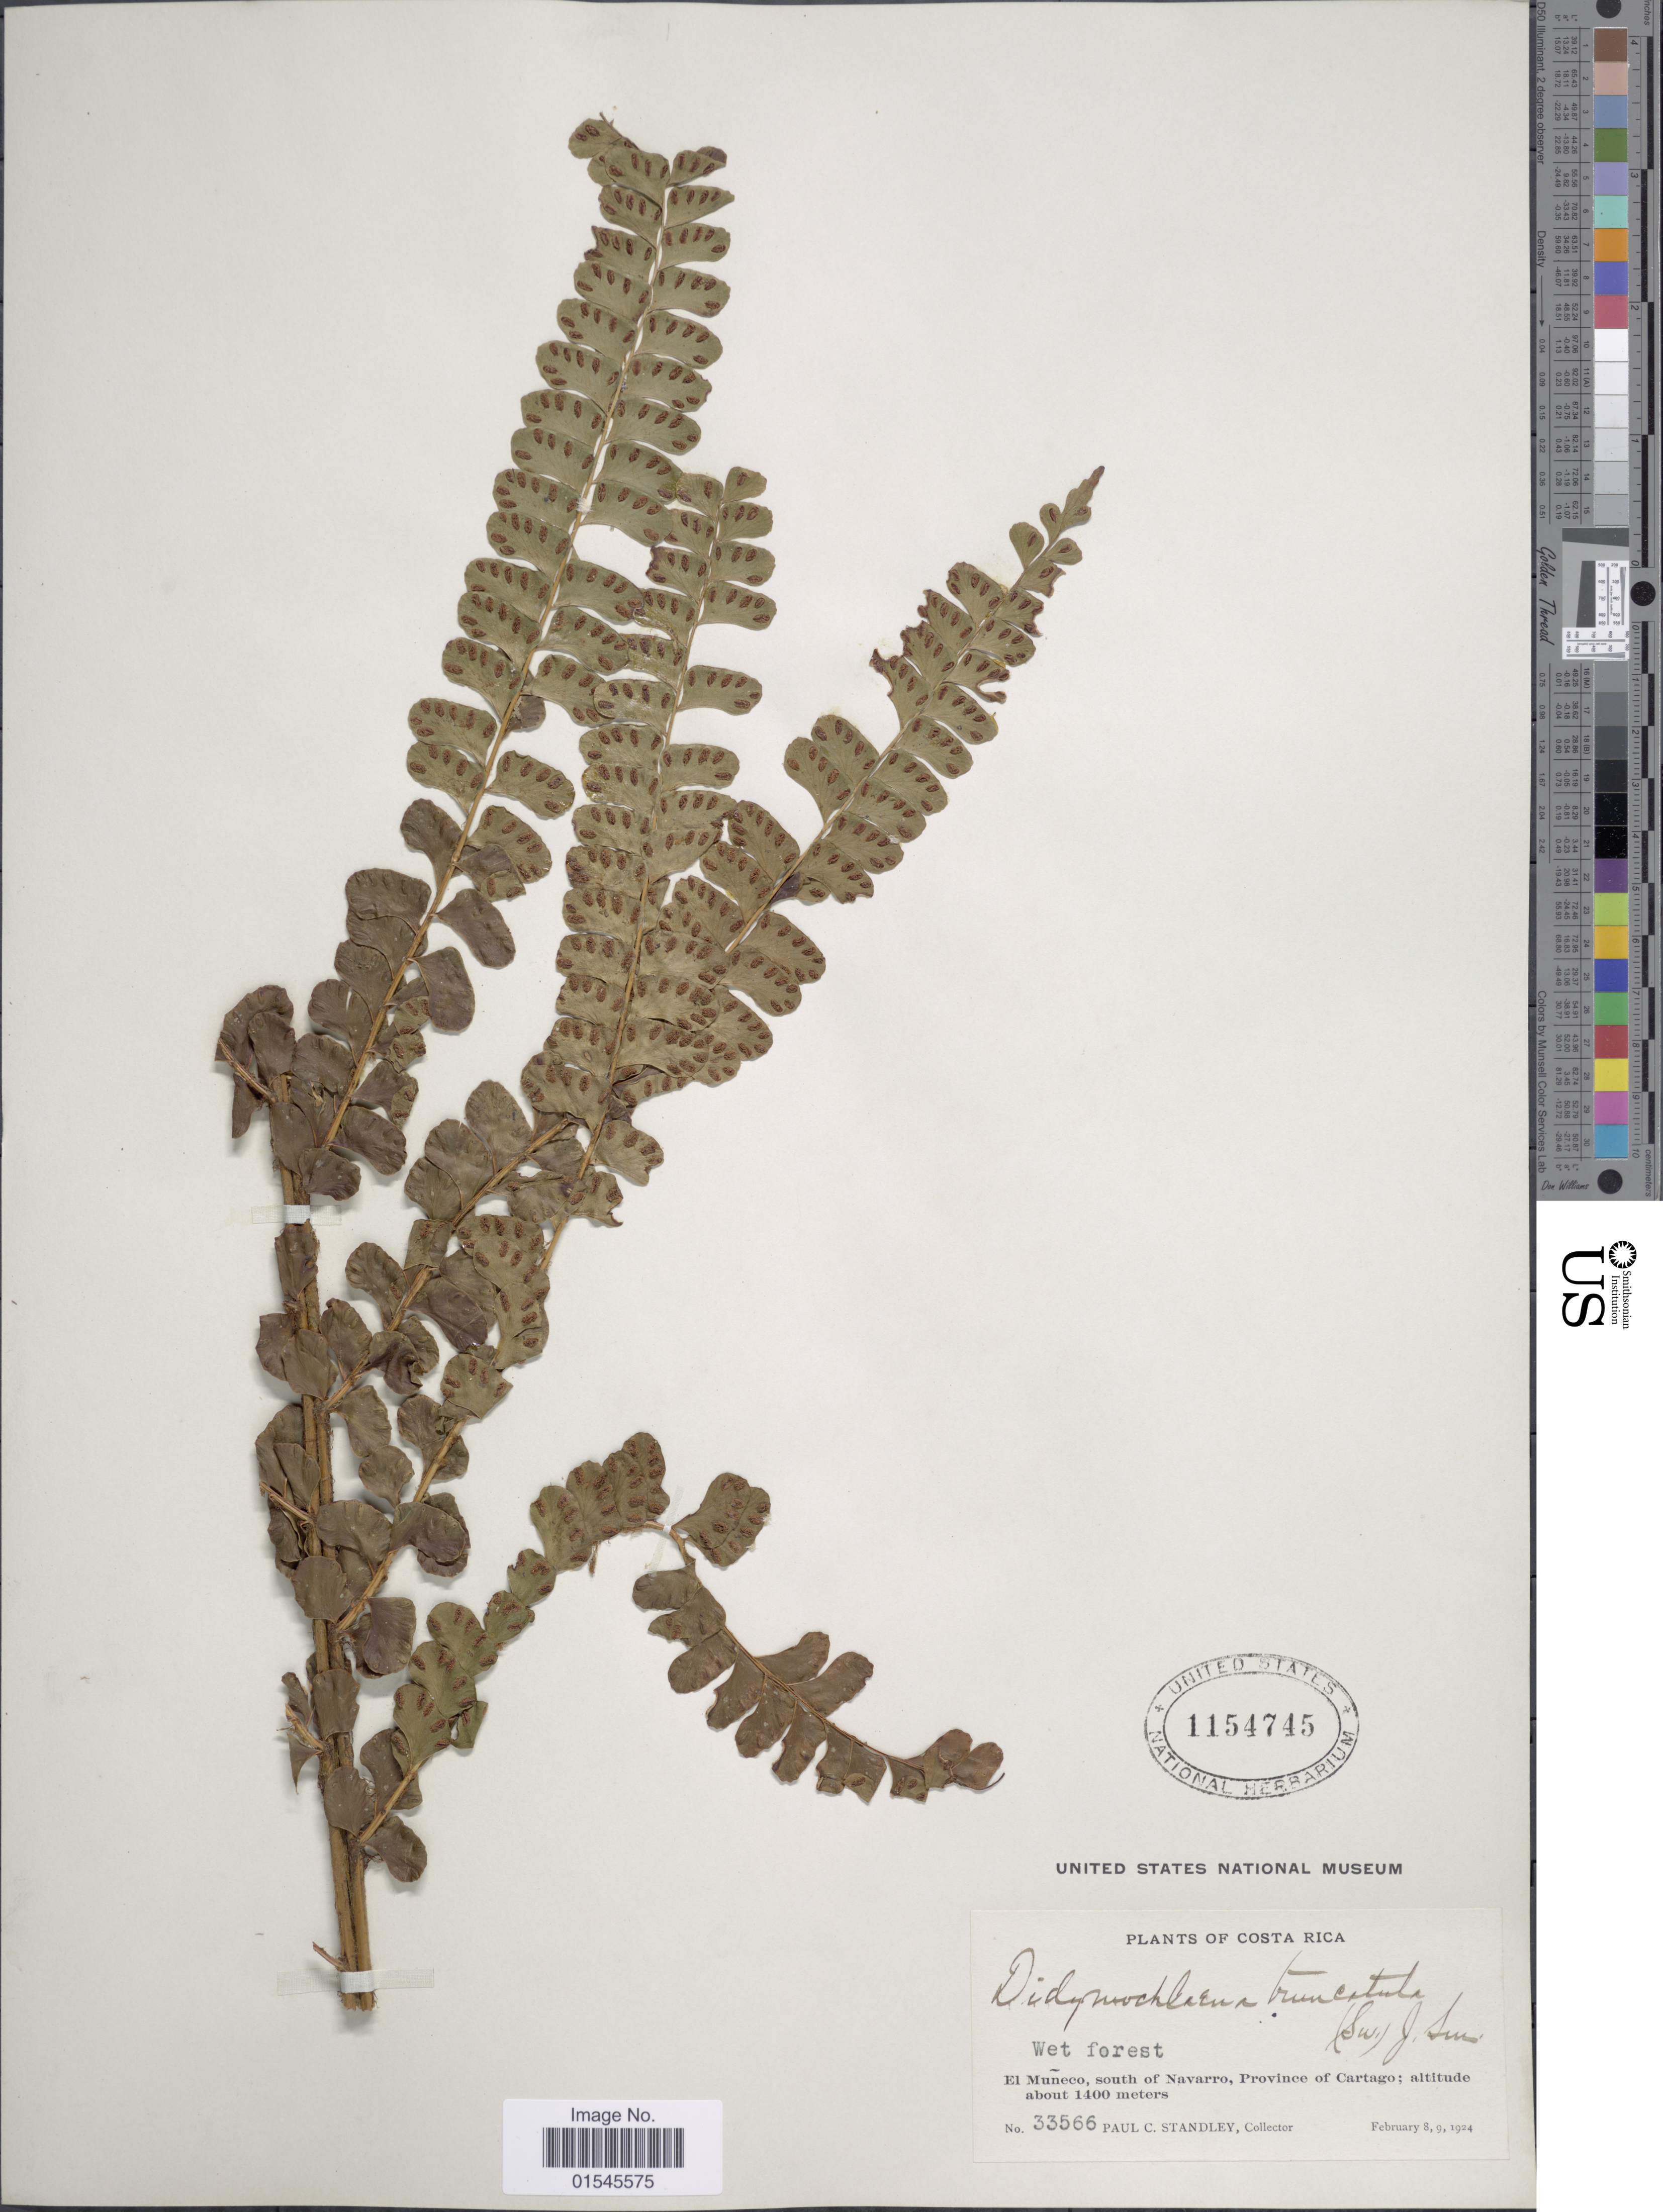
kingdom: Plantae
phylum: Tracheophyta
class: Polypodiopsida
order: Polypodiales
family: Didymochlaenaceae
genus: Didymochlaena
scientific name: Didymochlaena truncatula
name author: (Sw.) J. Sm.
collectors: P. C. Standley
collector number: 33566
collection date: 1924-02-08/1924-02-09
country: Costa Rica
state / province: Cartago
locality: El Muñeco, south of Navarro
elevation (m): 1400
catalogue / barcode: US 1154745